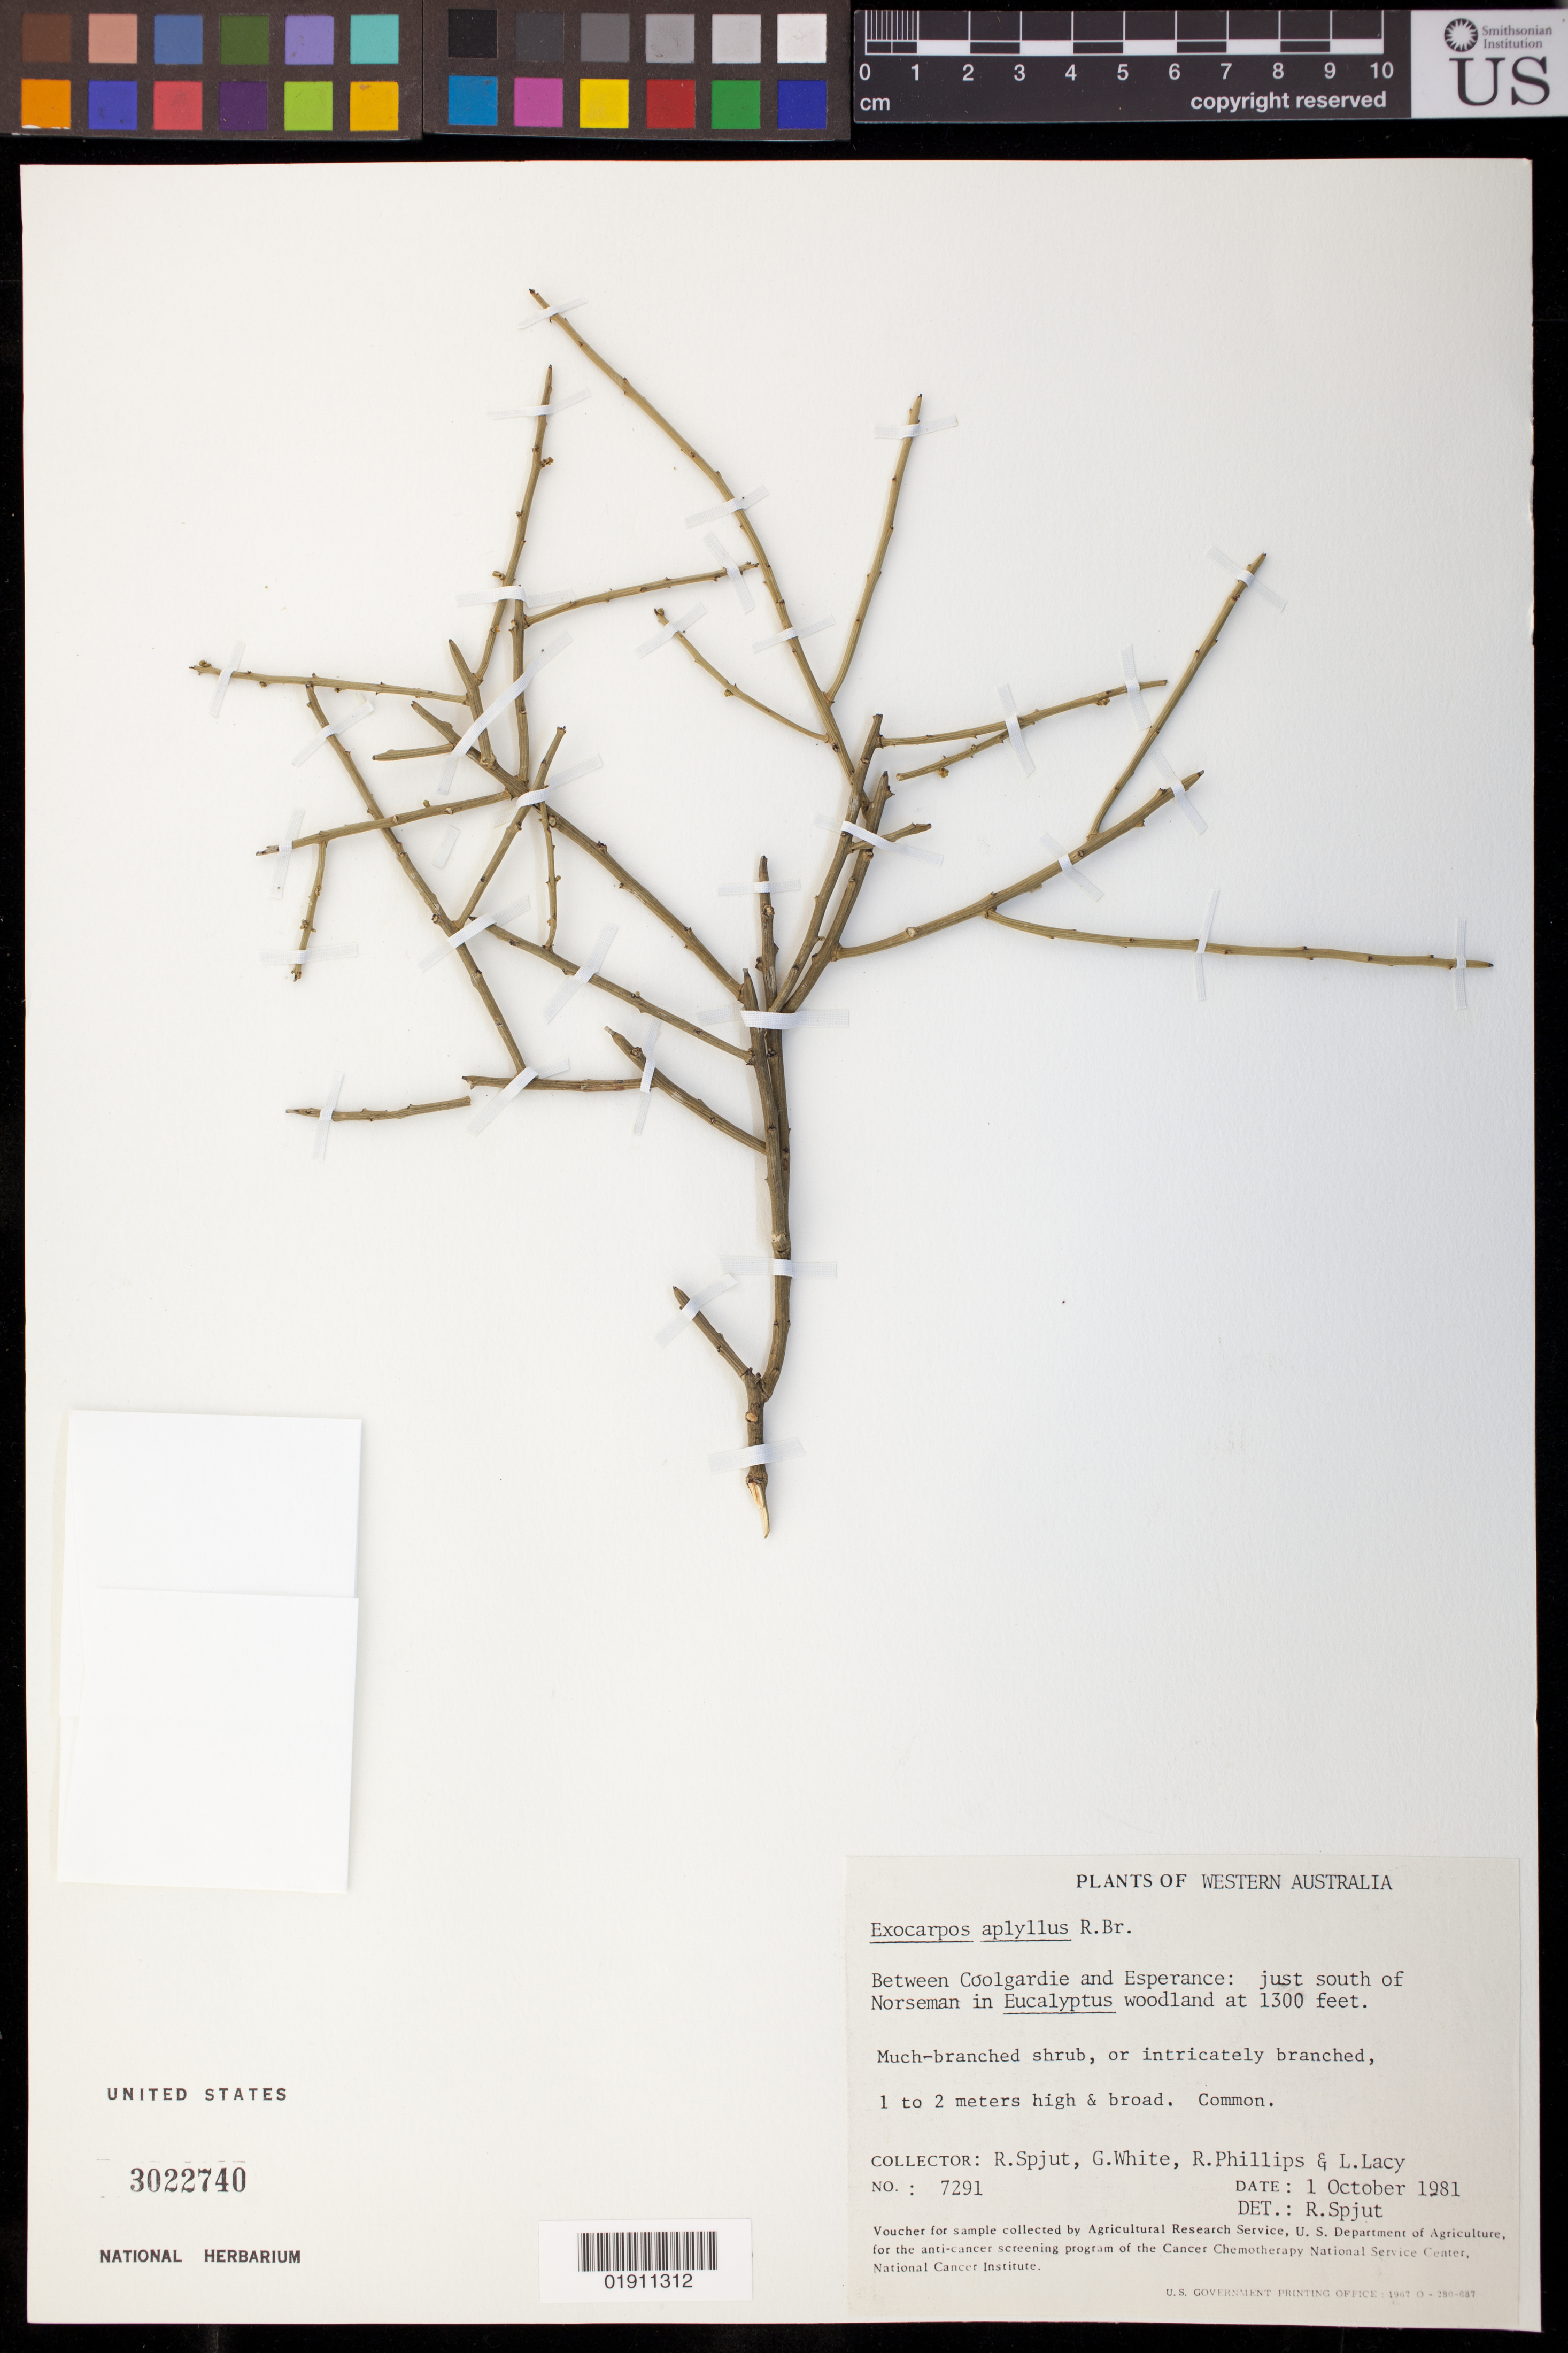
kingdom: Plantae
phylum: Tracheophyta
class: Magnoliopsida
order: Santalales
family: Santalaceae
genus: Exocarpos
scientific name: Exocarpos aphyllus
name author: R. Br.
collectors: R. Spjut, G. White, R. Phillips & L. Lacy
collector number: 7291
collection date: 1981-10-01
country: Australia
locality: just south of Norseman in eucalyptus woodland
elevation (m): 396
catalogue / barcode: US 3022740